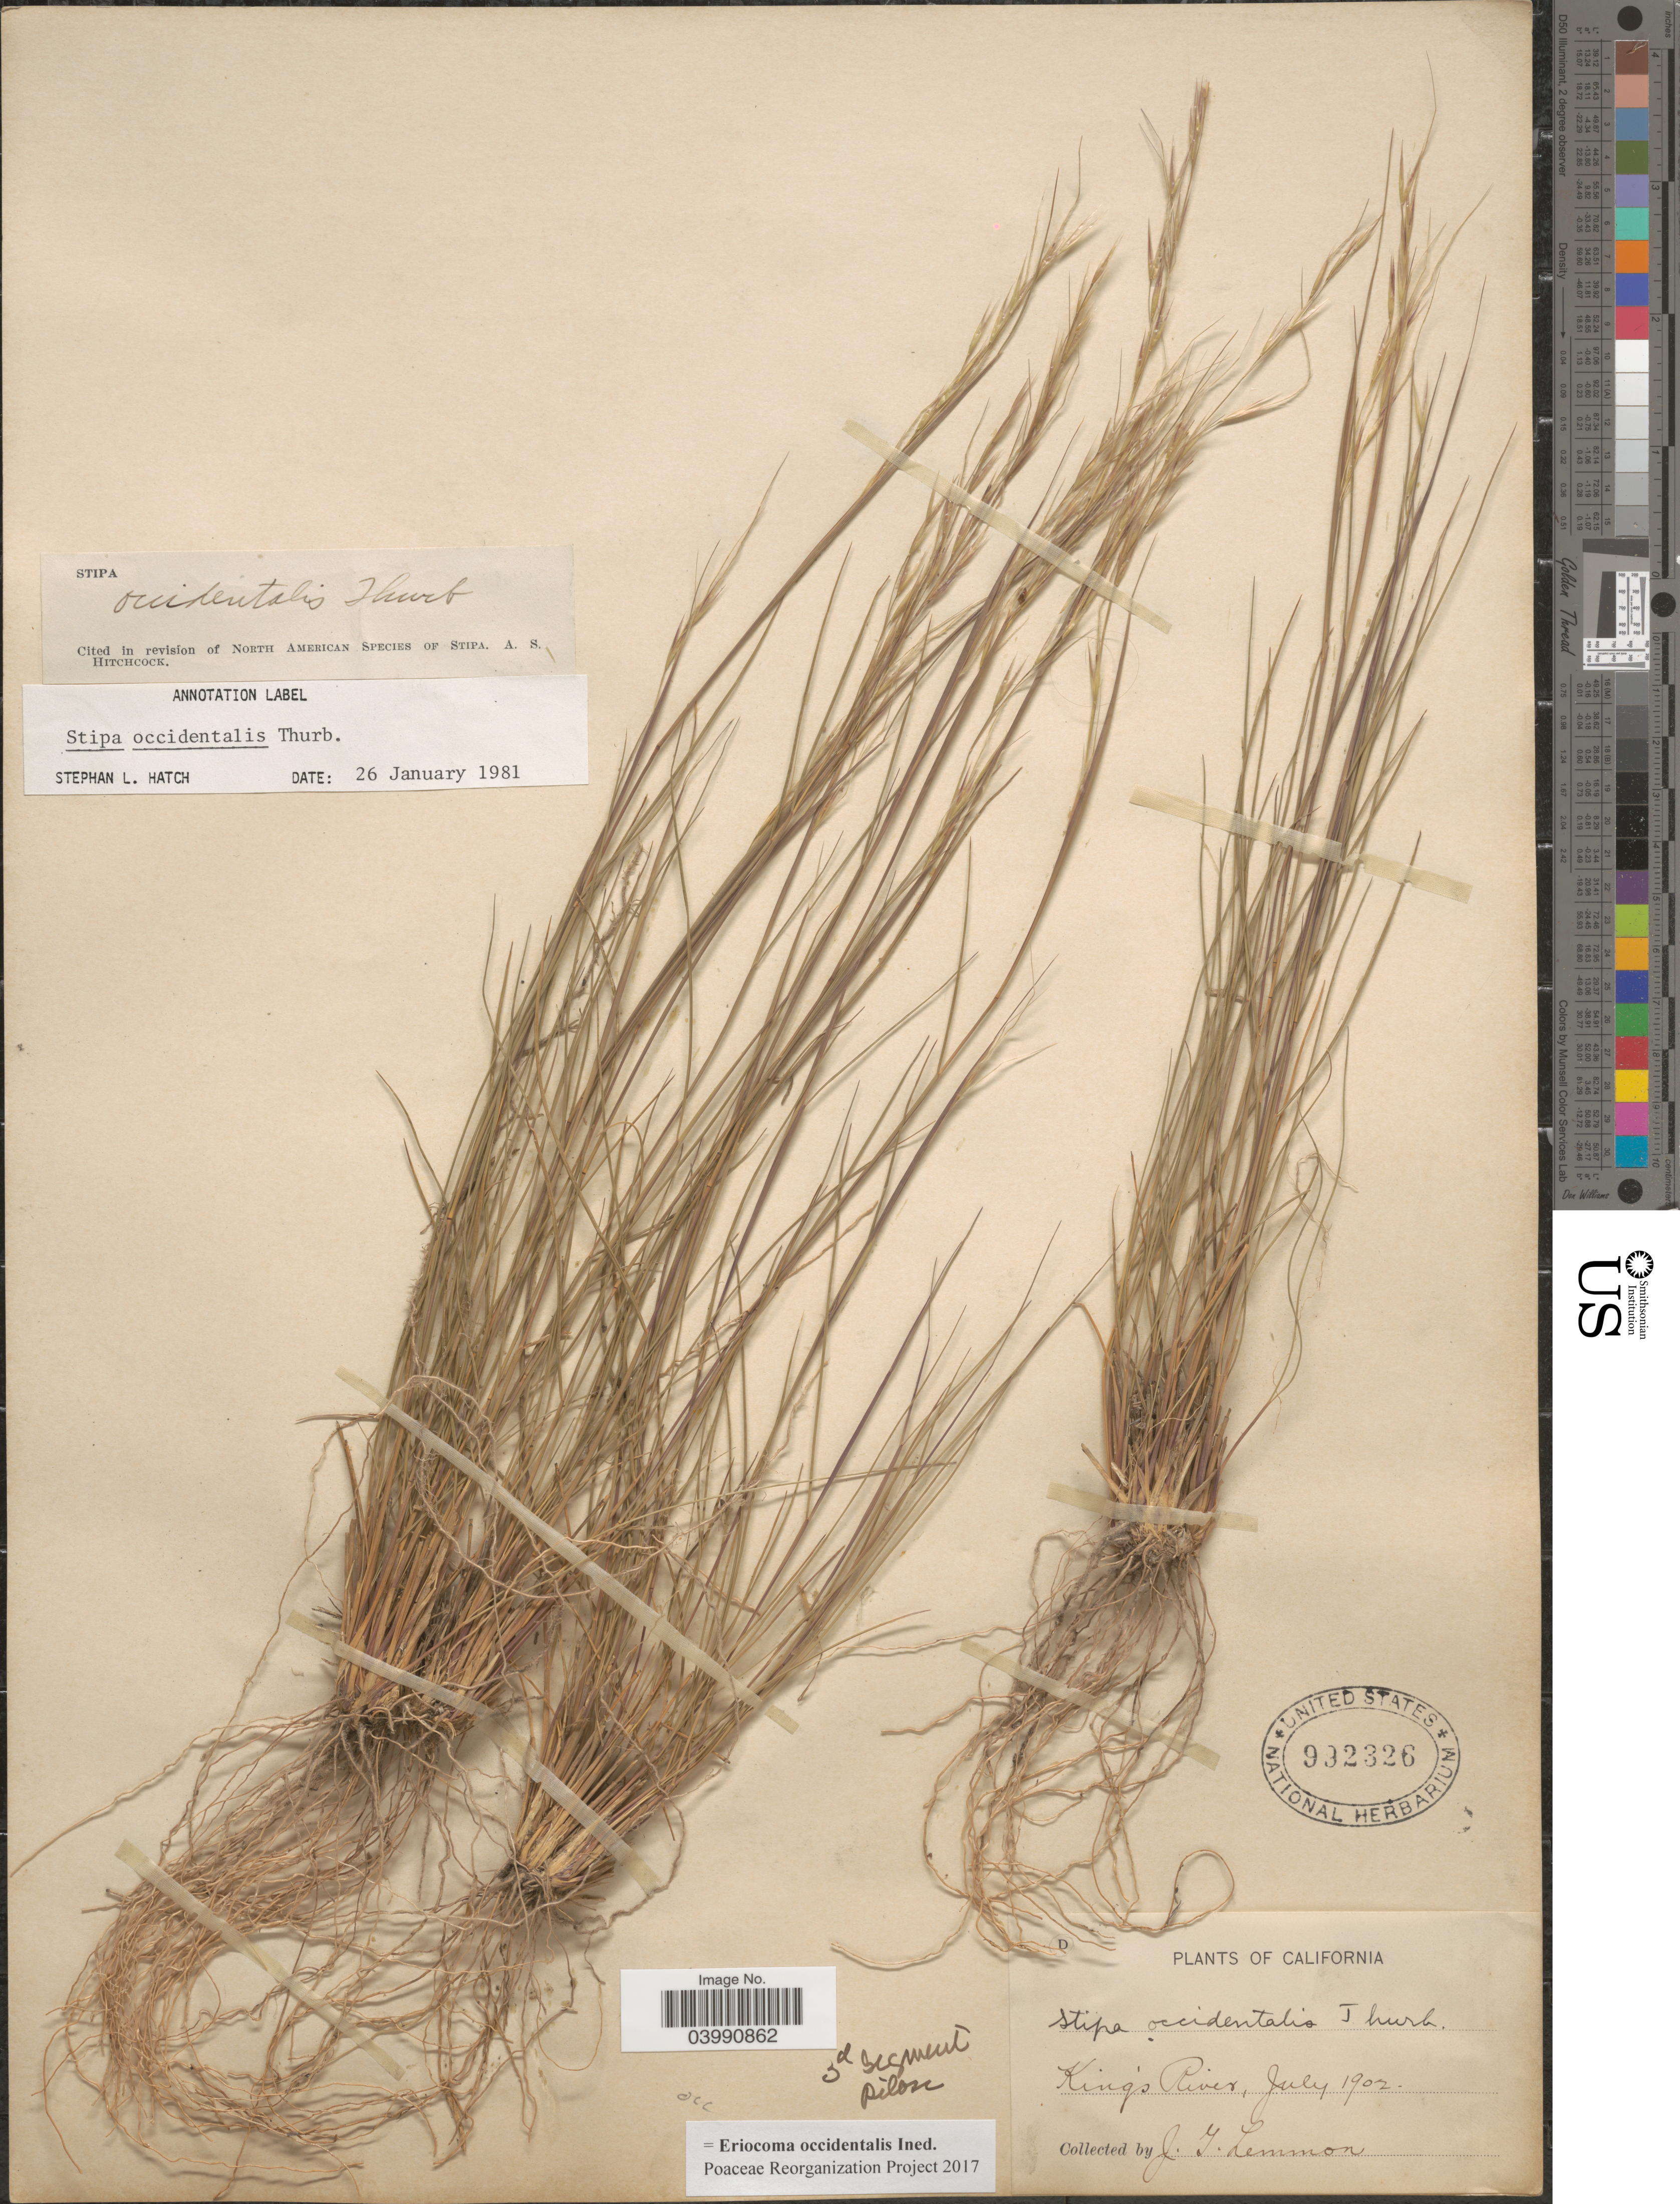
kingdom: Plantae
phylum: Tracheophyta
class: Liliopsida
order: Poales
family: Poaceae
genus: Eriocoma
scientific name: Eriocoma occidentalis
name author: (Thurb. ex S. Watson) Romasch.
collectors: J. Lemmon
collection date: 1902-07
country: United States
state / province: California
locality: King's River.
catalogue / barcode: US 992326